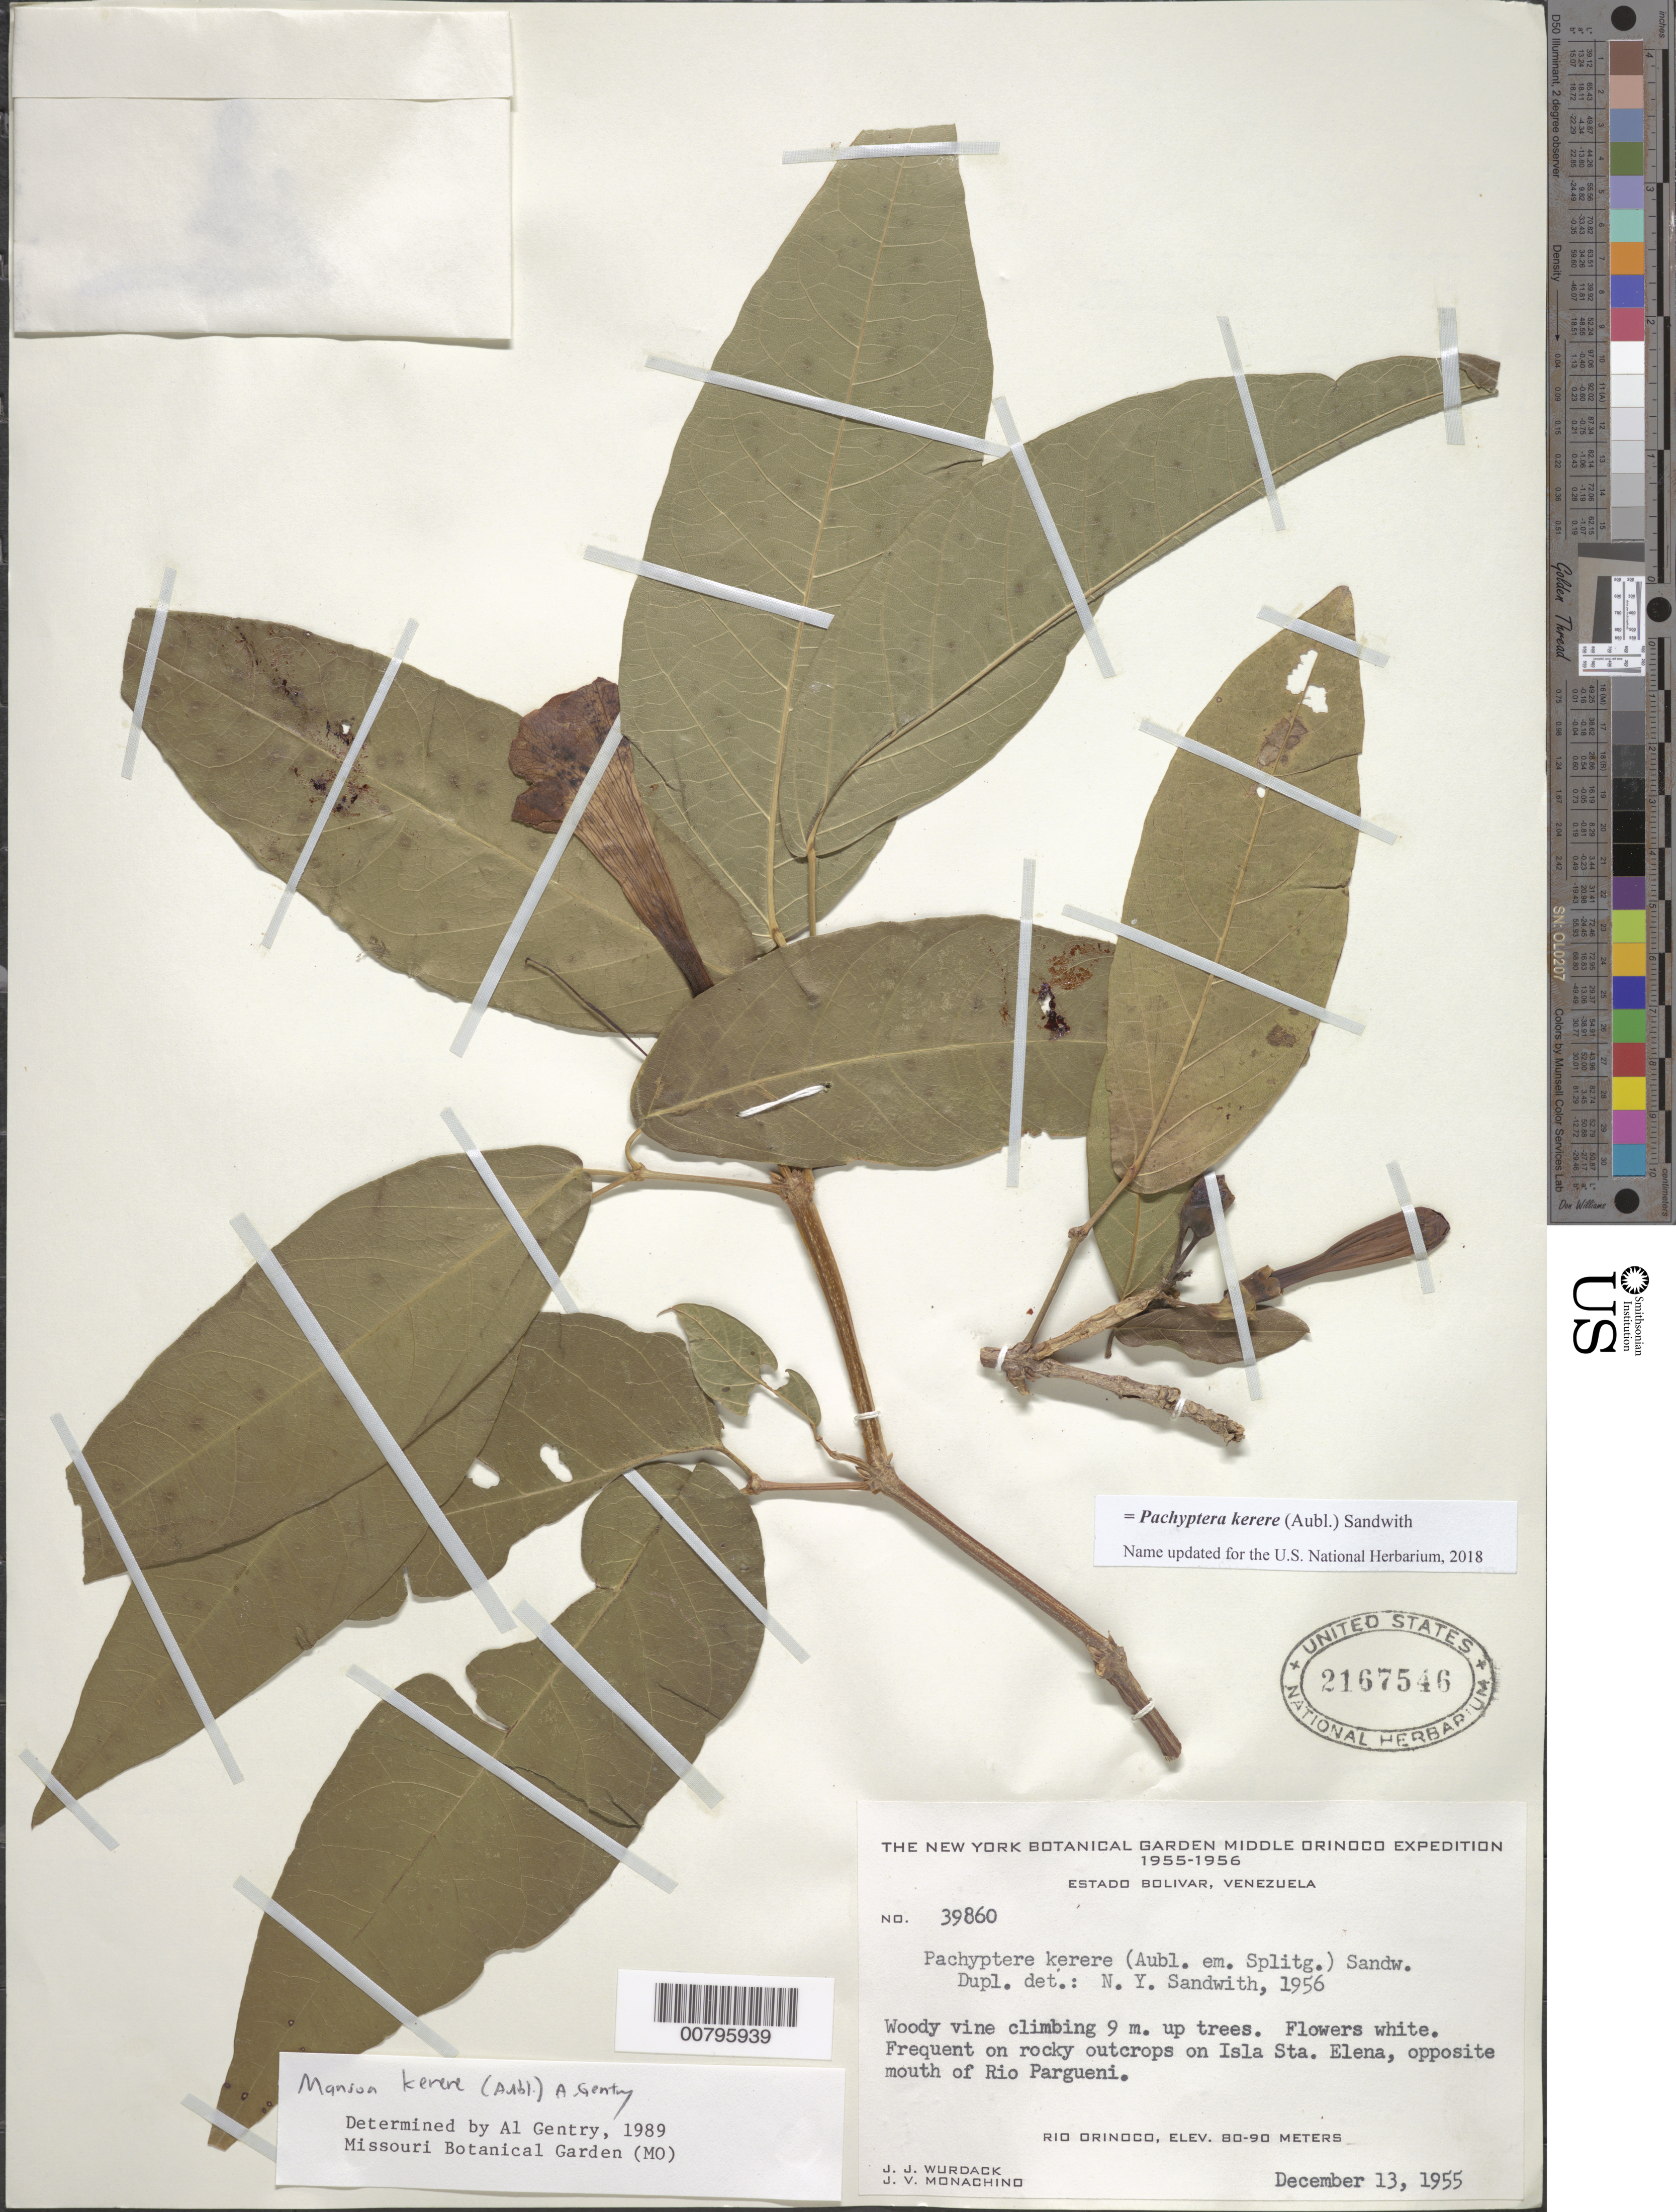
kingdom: Plantae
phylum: Tracheophyta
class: Magnoliopsida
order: Lamiales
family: Bignoniaceae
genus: Pachyptera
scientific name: Pachyptera kerere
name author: (Aubl.) Sandwith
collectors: J. J. Wurdack & J. V. Monachino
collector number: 39860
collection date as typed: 13-Dec-55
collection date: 1955-12-13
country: Venezuela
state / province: Bolívar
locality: Isla Sta. Elena, Río Orinoco, opposite mouth of Río Pargueni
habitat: Rocky outcrops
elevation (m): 80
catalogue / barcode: US 2167546